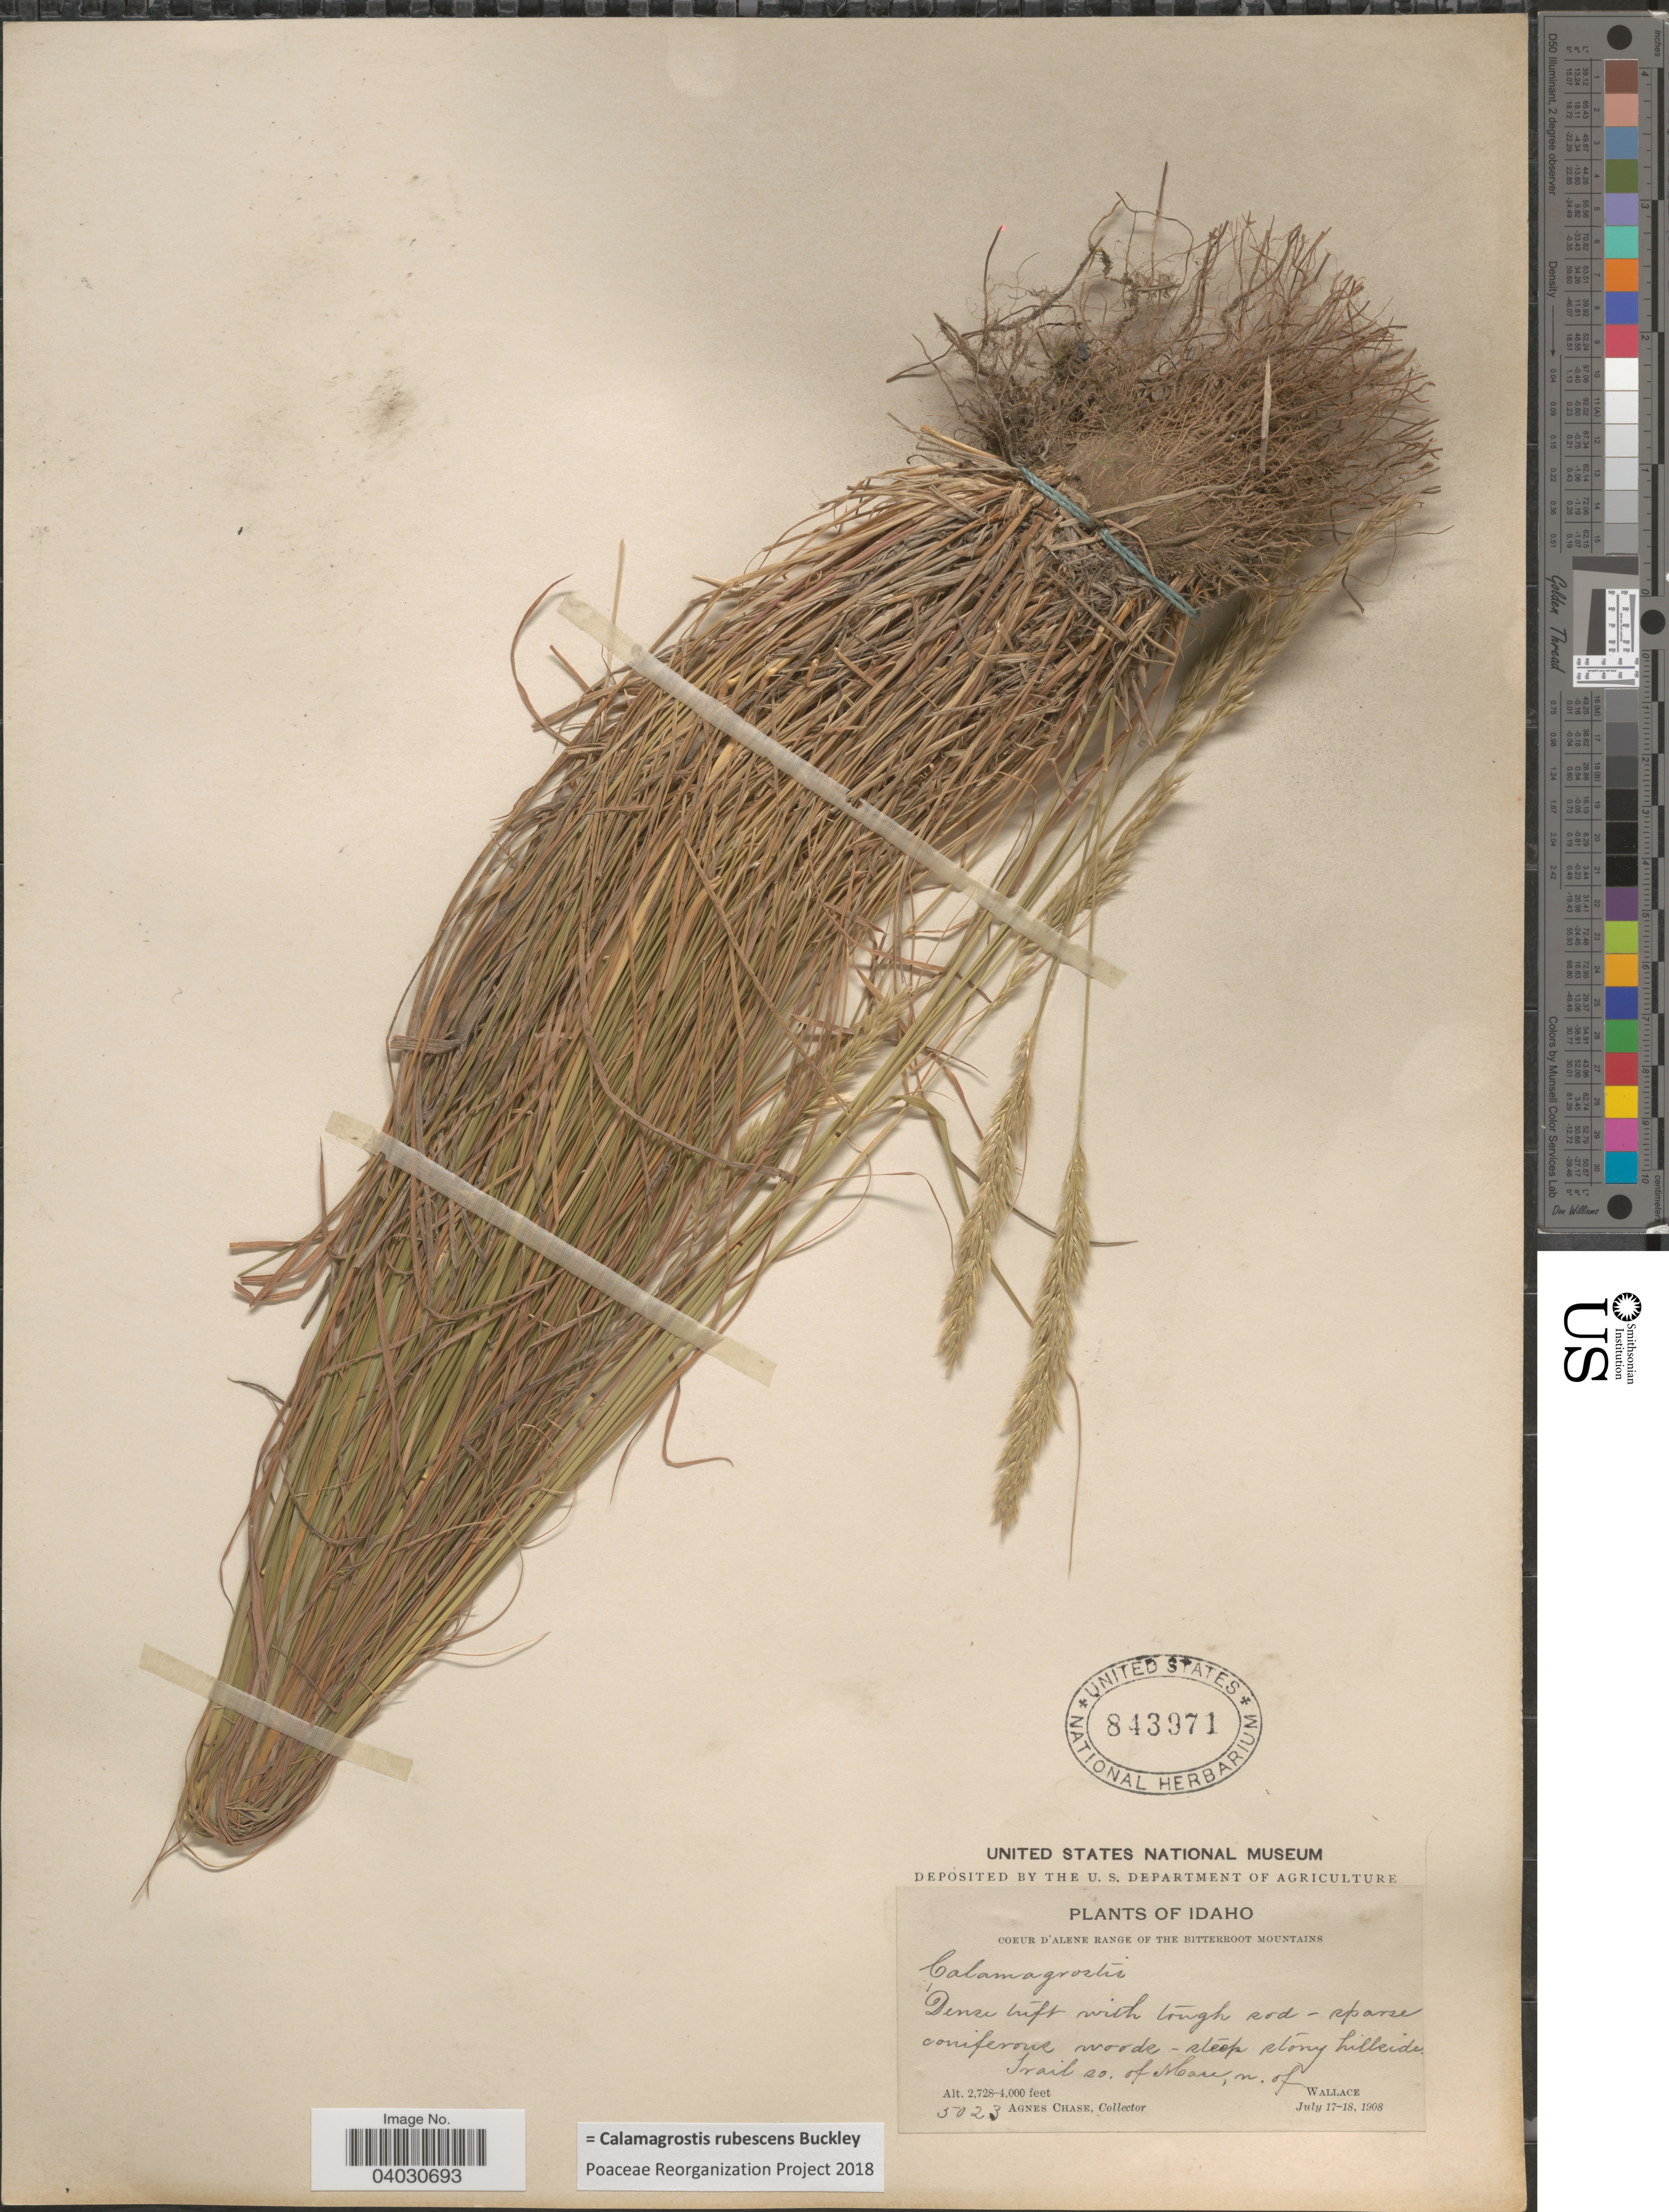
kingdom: Plantae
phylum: Tracheophyta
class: Liliopsida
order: Poales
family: Poaceae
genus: Calamagrostis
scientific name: Calamagrostis rubescens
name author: Buckley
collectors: A. Chase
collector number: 5023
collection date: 1908-07-17/1908-07-18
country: United States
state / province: Idaho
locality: Coeur d'Alene Range of the Bitterroot Mountains. Steep stony hillside trail so. of Mare, n. of Wallace.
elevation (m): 831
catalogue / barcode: US 843971